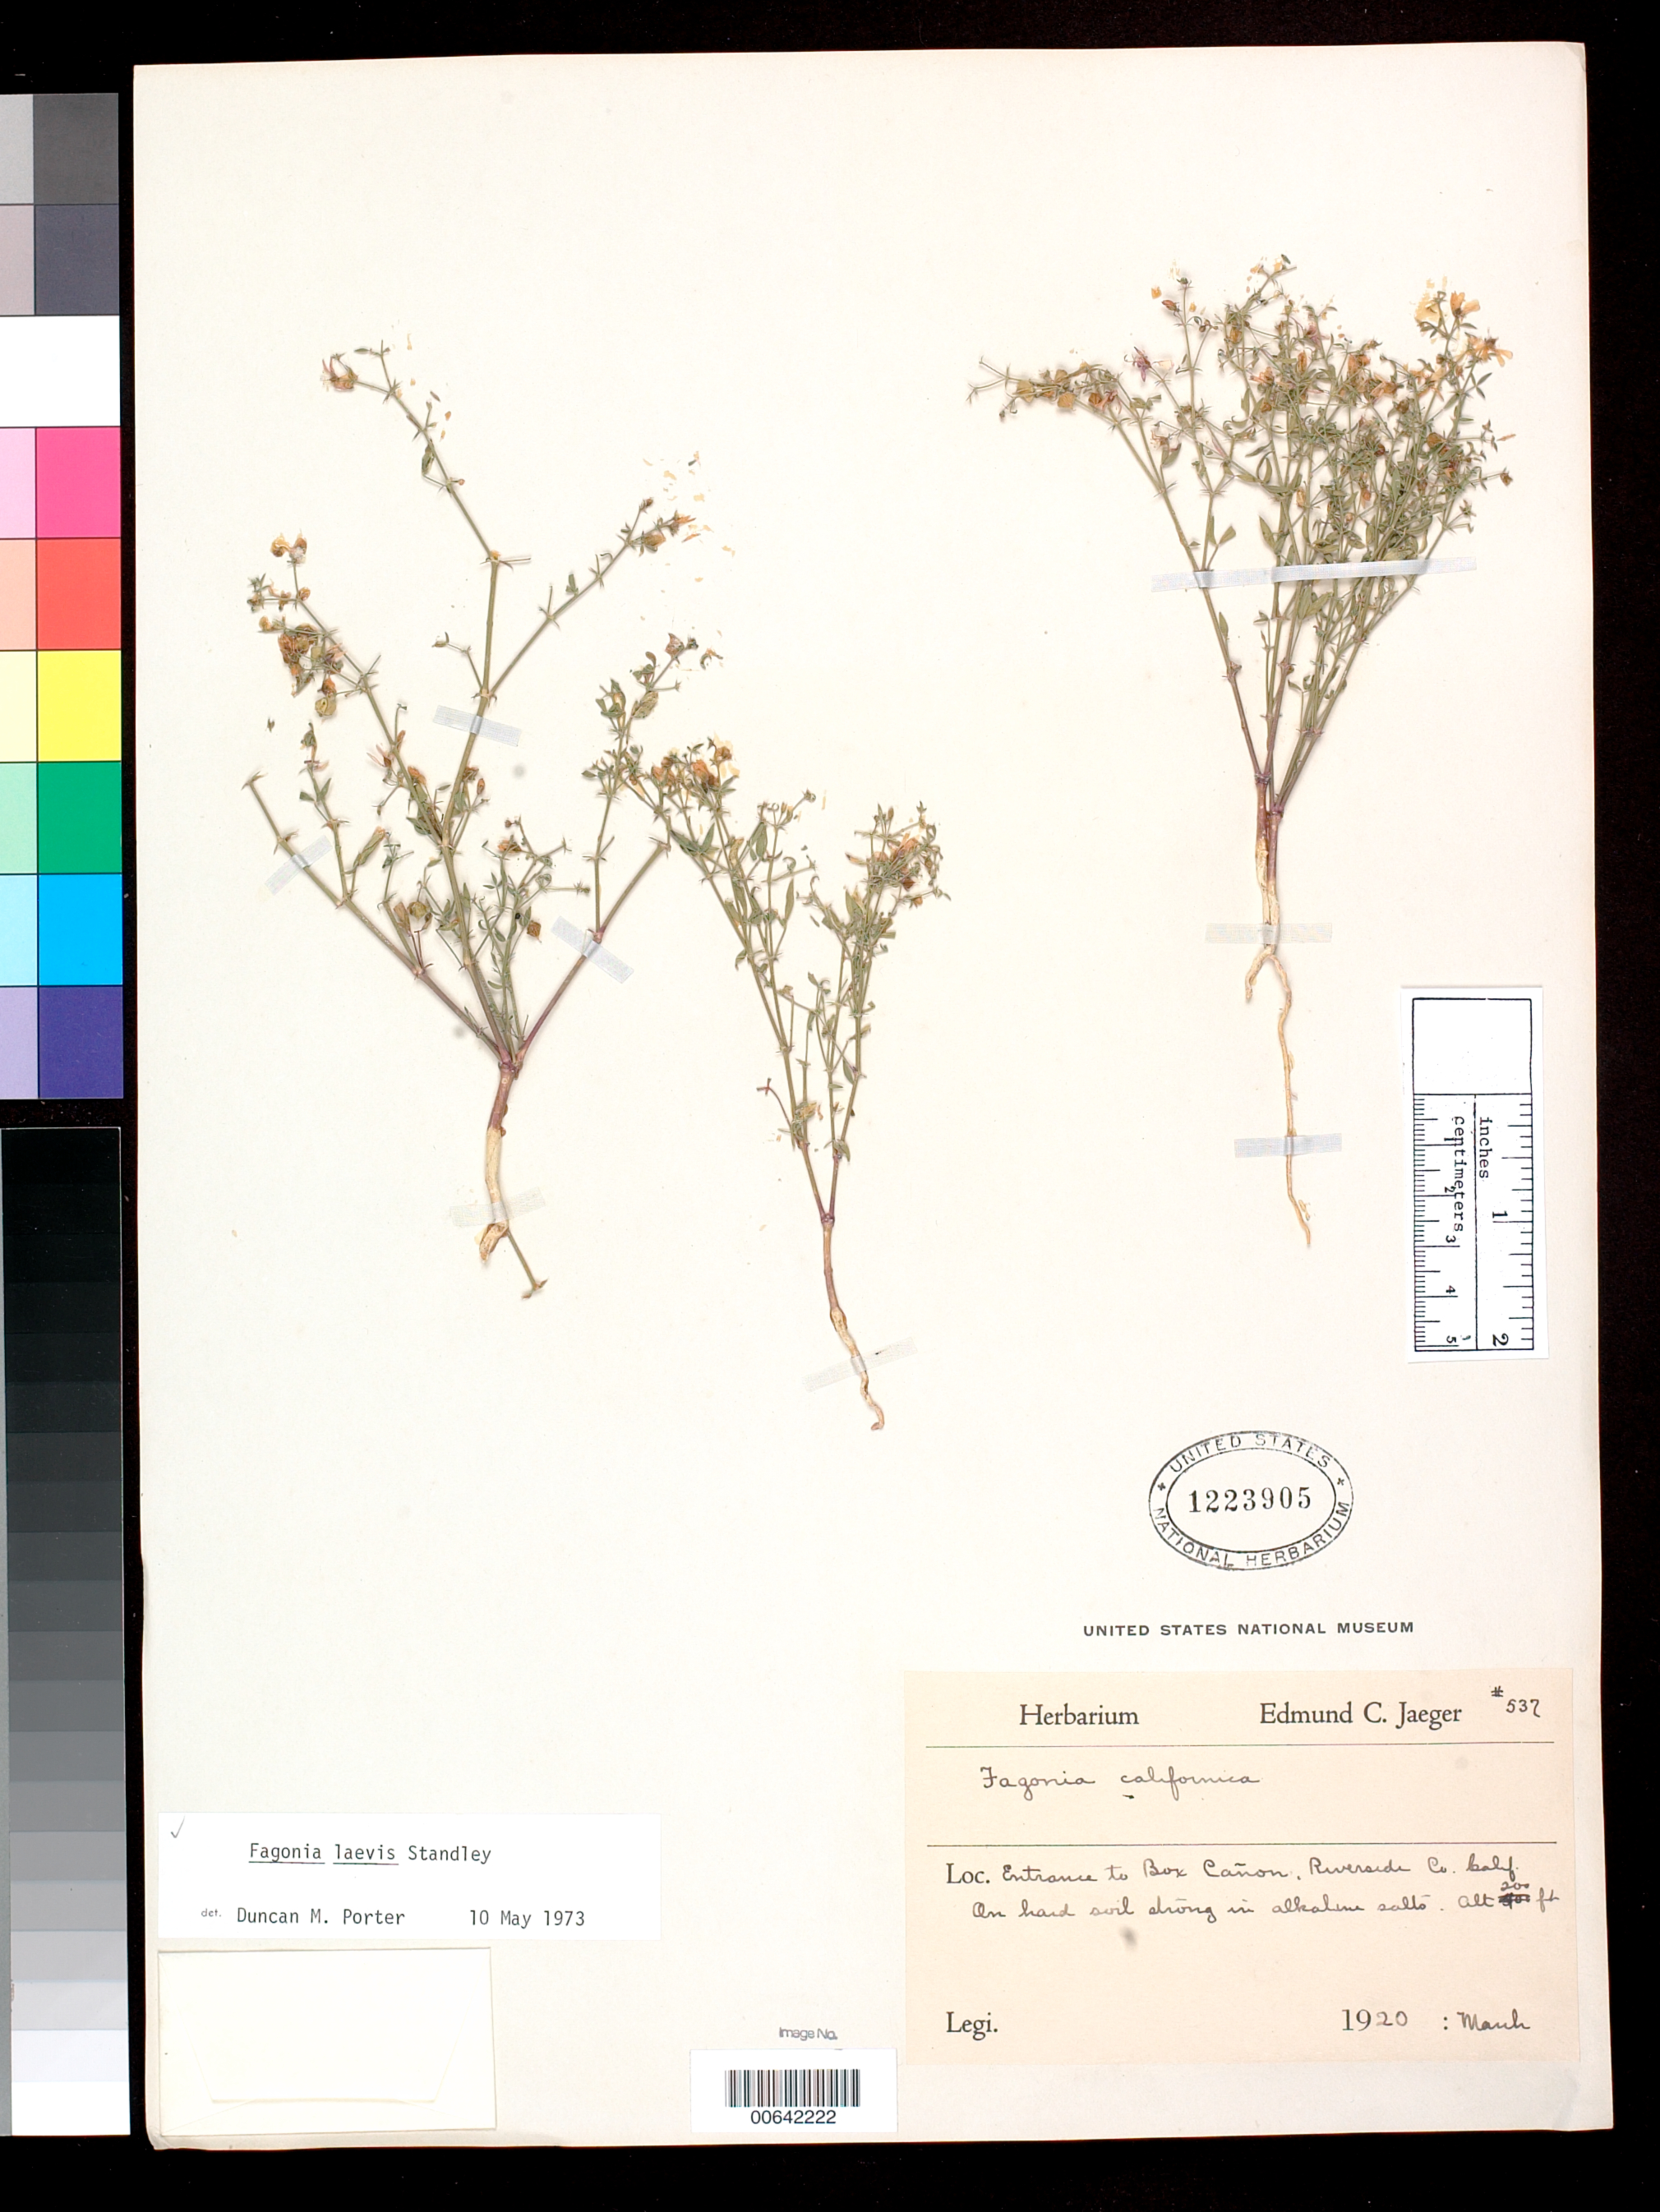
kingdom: Plantae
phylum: Tracheophyta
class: Magnoliopsida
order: Zygophyllales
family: Zygophyllaceae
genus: Fagonia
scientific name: Fagonia laevis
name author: Standl.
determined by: Porter, D. M.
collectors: E. Jaeger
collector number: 537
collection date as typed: Mar 1920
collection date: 1920-03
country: United States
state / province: California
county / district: Riverside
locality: Entrance to Box Cañon.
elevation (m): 61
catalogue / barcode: US 1223905